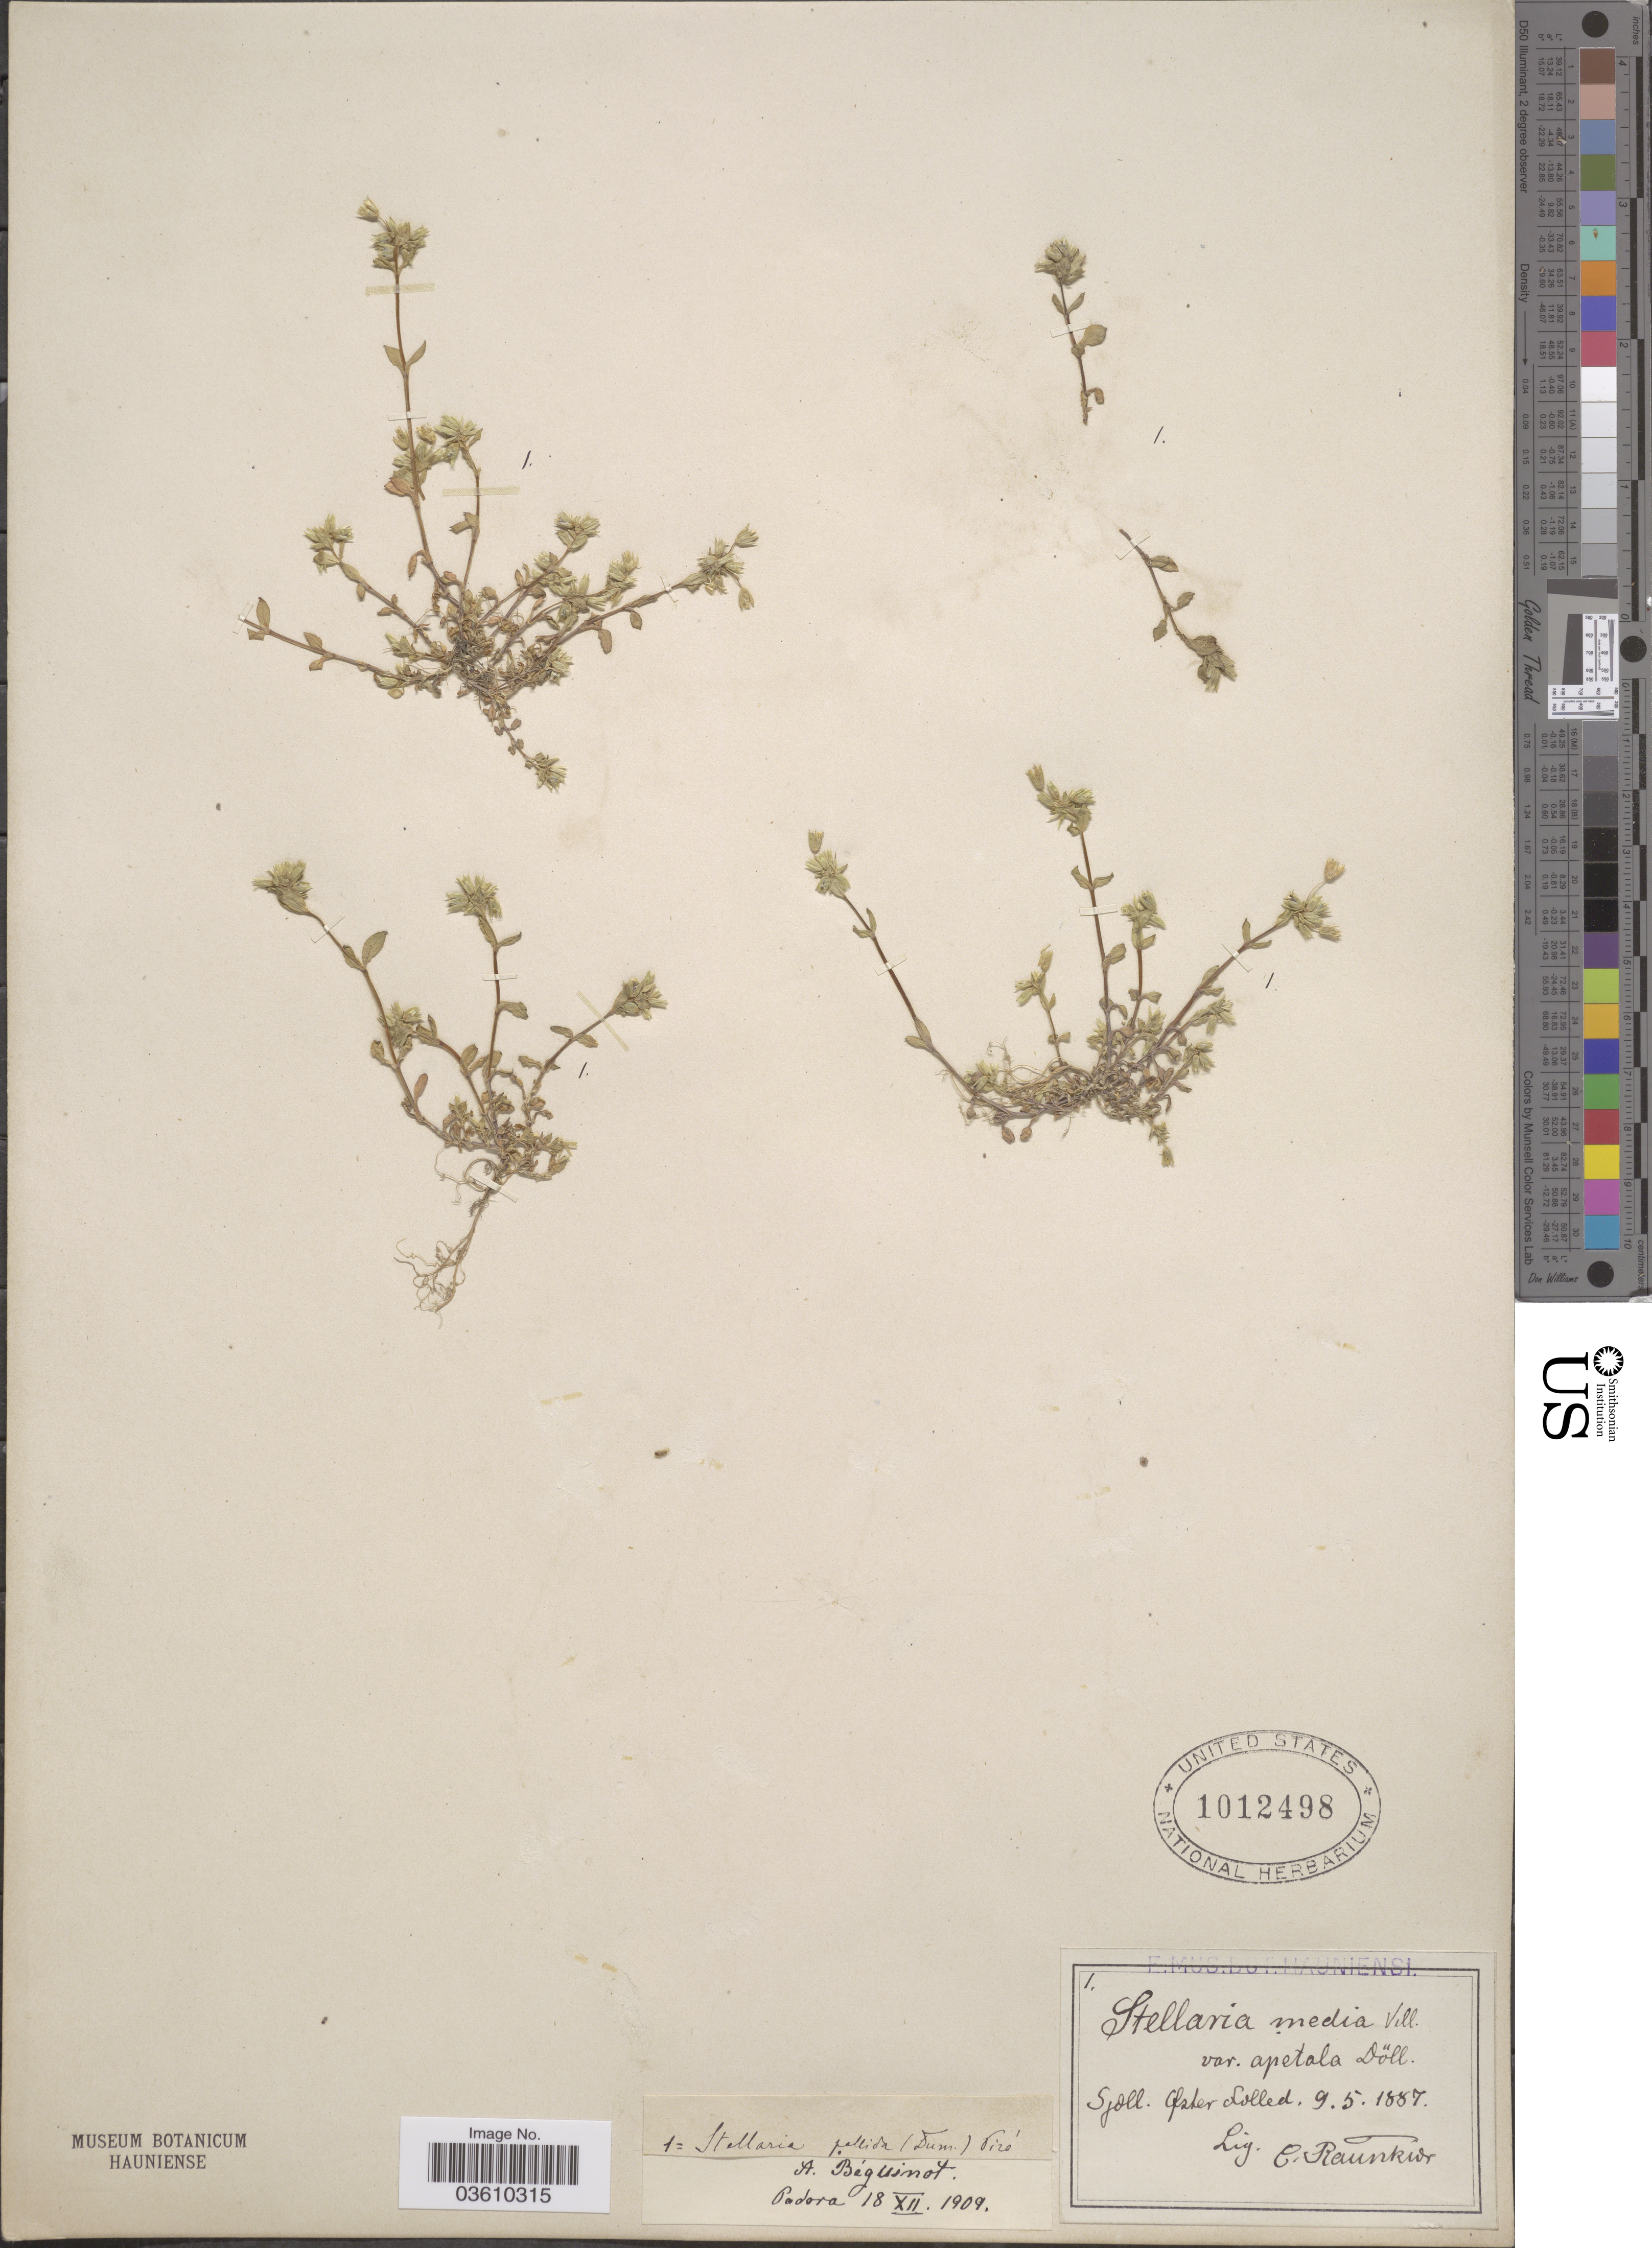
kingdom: Plantae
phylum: Tracheophyta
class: Magnoliopsida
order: Caryophyllales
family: Caryophyllaceae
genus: Stellaria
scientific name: Stellaria media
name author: (L.) Vill.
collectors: C. C. Raunkiaer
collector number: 1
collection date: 1887-05-09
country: Denmark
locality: Sjoll. Oster Lolled.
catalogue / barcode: US 1012498